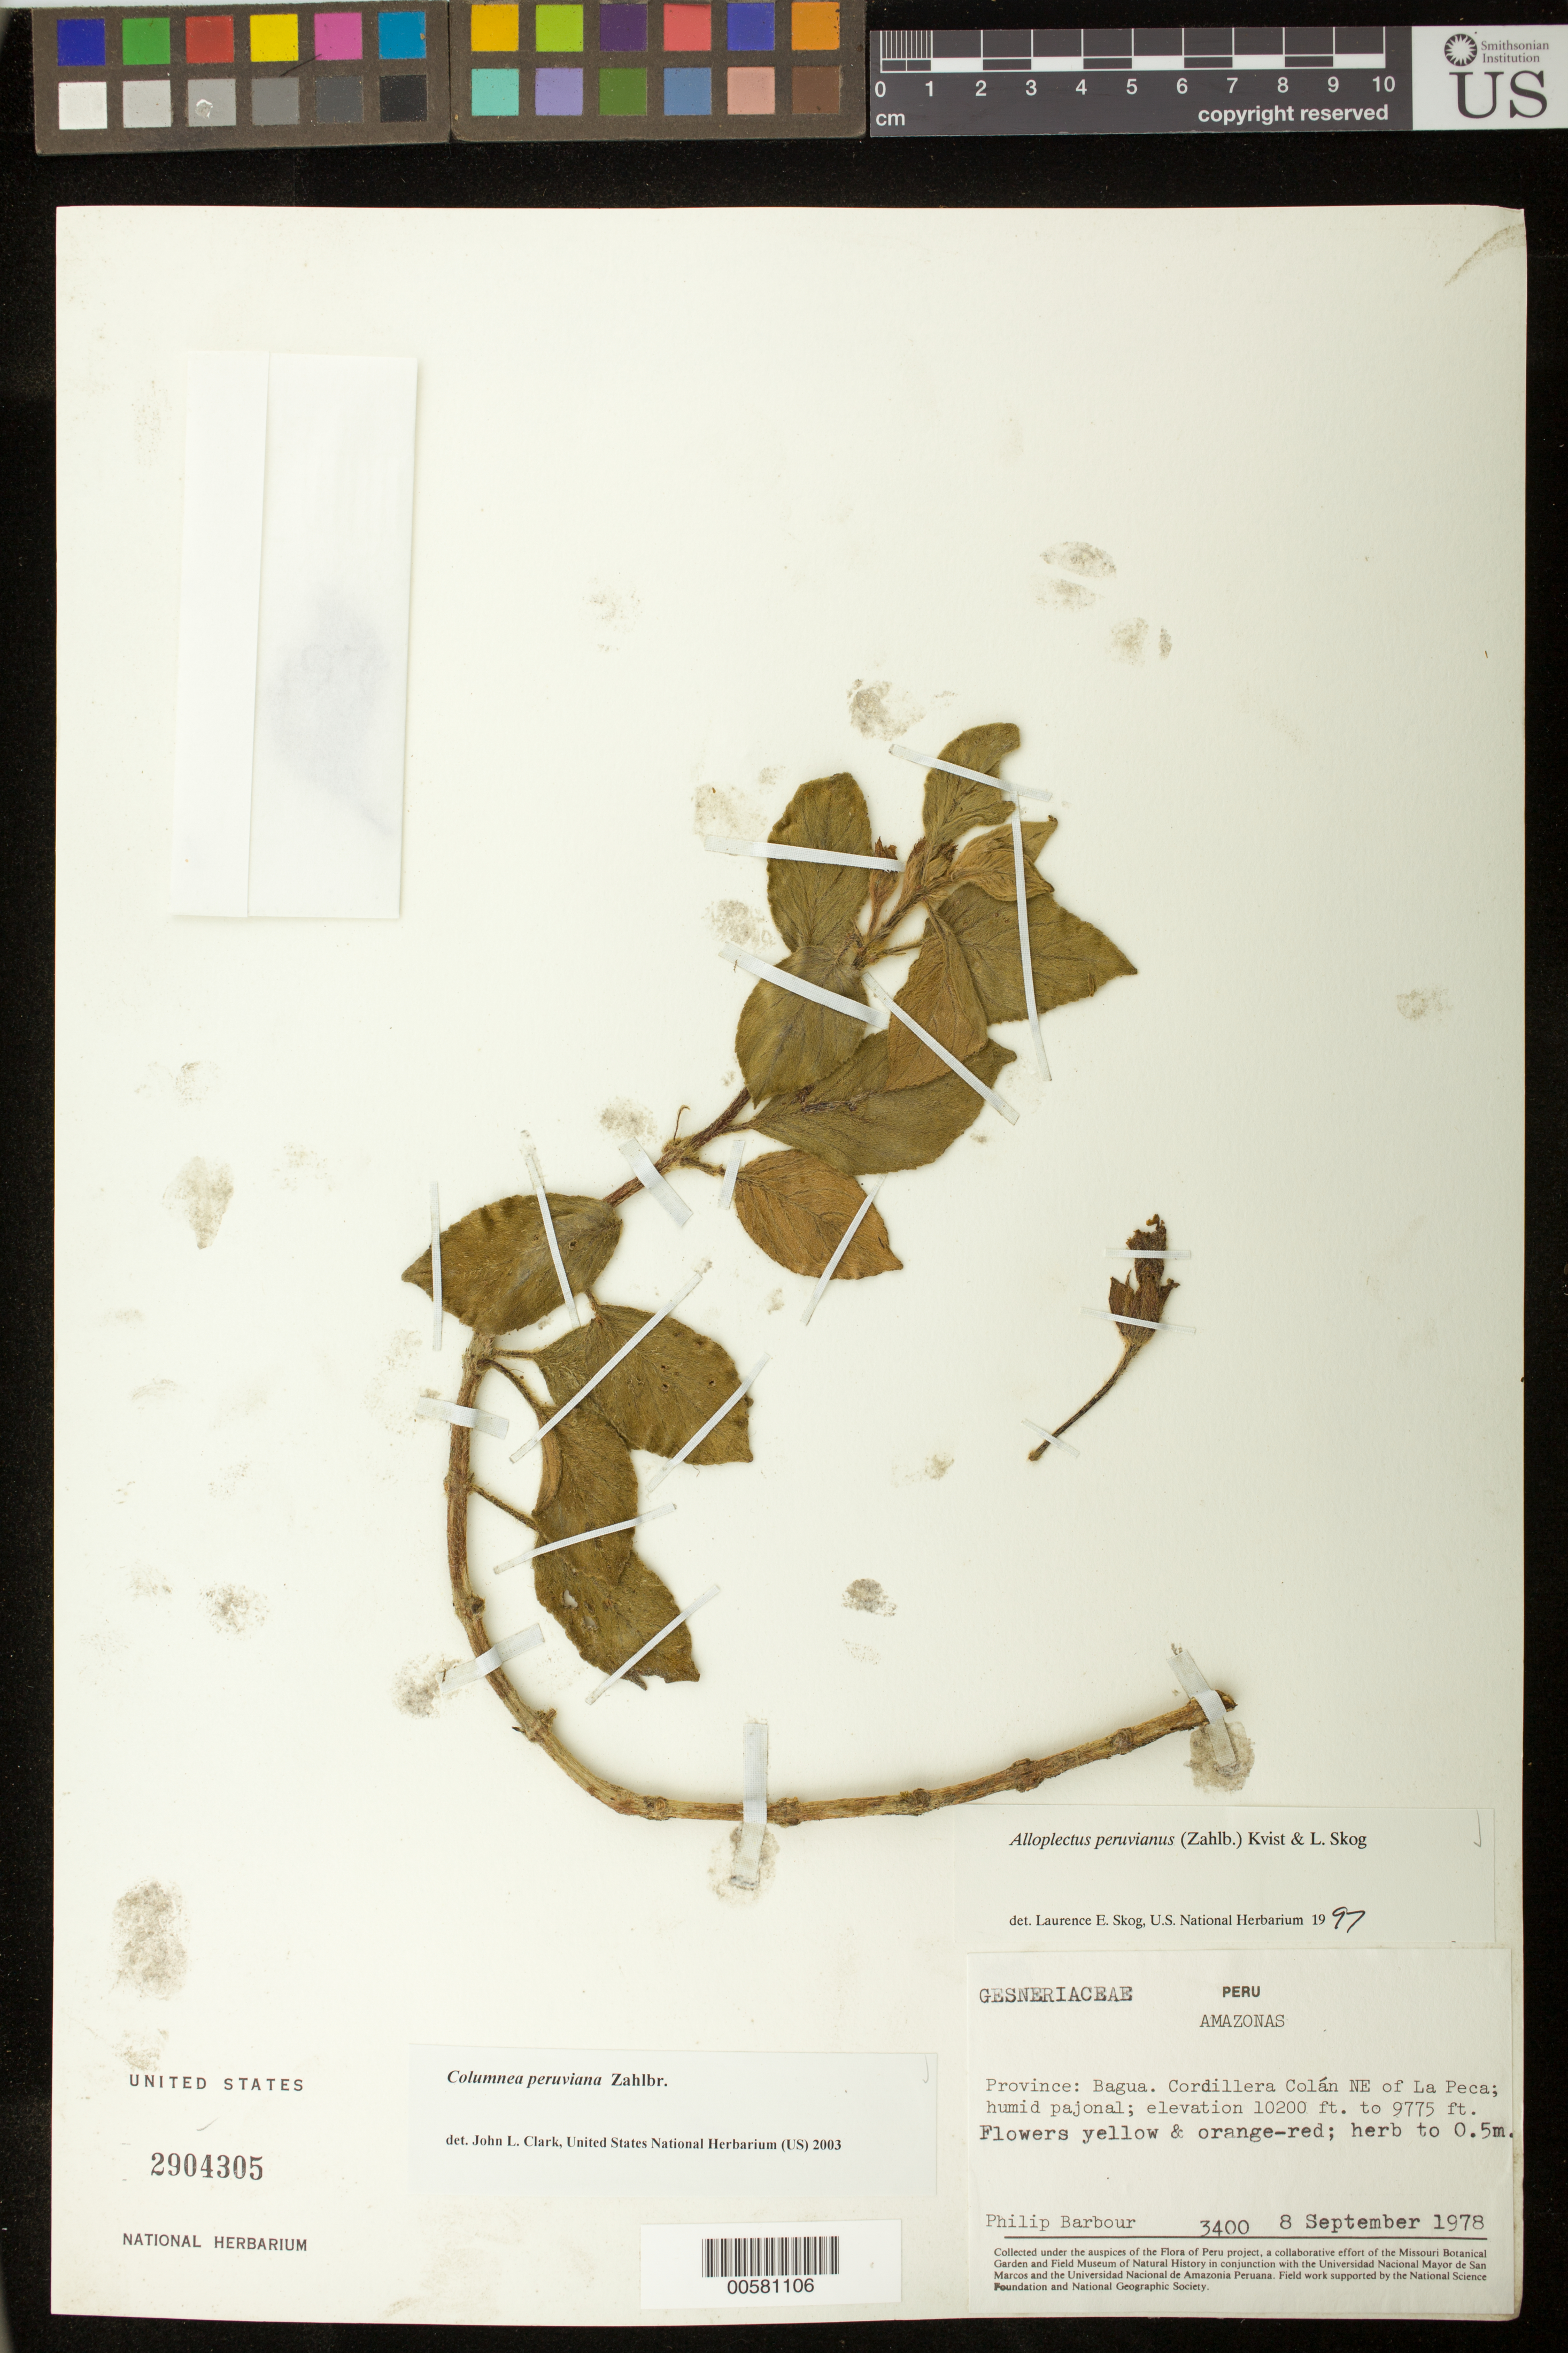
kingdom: Plantae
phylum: Tracheophyta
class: Magnoliopsida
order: Lamiales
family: Gesneriaceae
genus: Columnea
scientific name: Columnea peruviana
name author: Zahlbr.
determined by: Clark, J. L., (SEL), The Marie Selby Botanical Garden (UNITED STATES)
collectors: P. Barbour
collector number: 3400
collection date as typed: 08 Sep 1978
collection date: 1978-09-08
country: Peru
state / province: Amazonas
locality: Prov. Bagua; Cordillera Colán NE of La Peca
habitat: Humid pajonal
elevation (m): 2979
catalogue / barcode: US 2904305